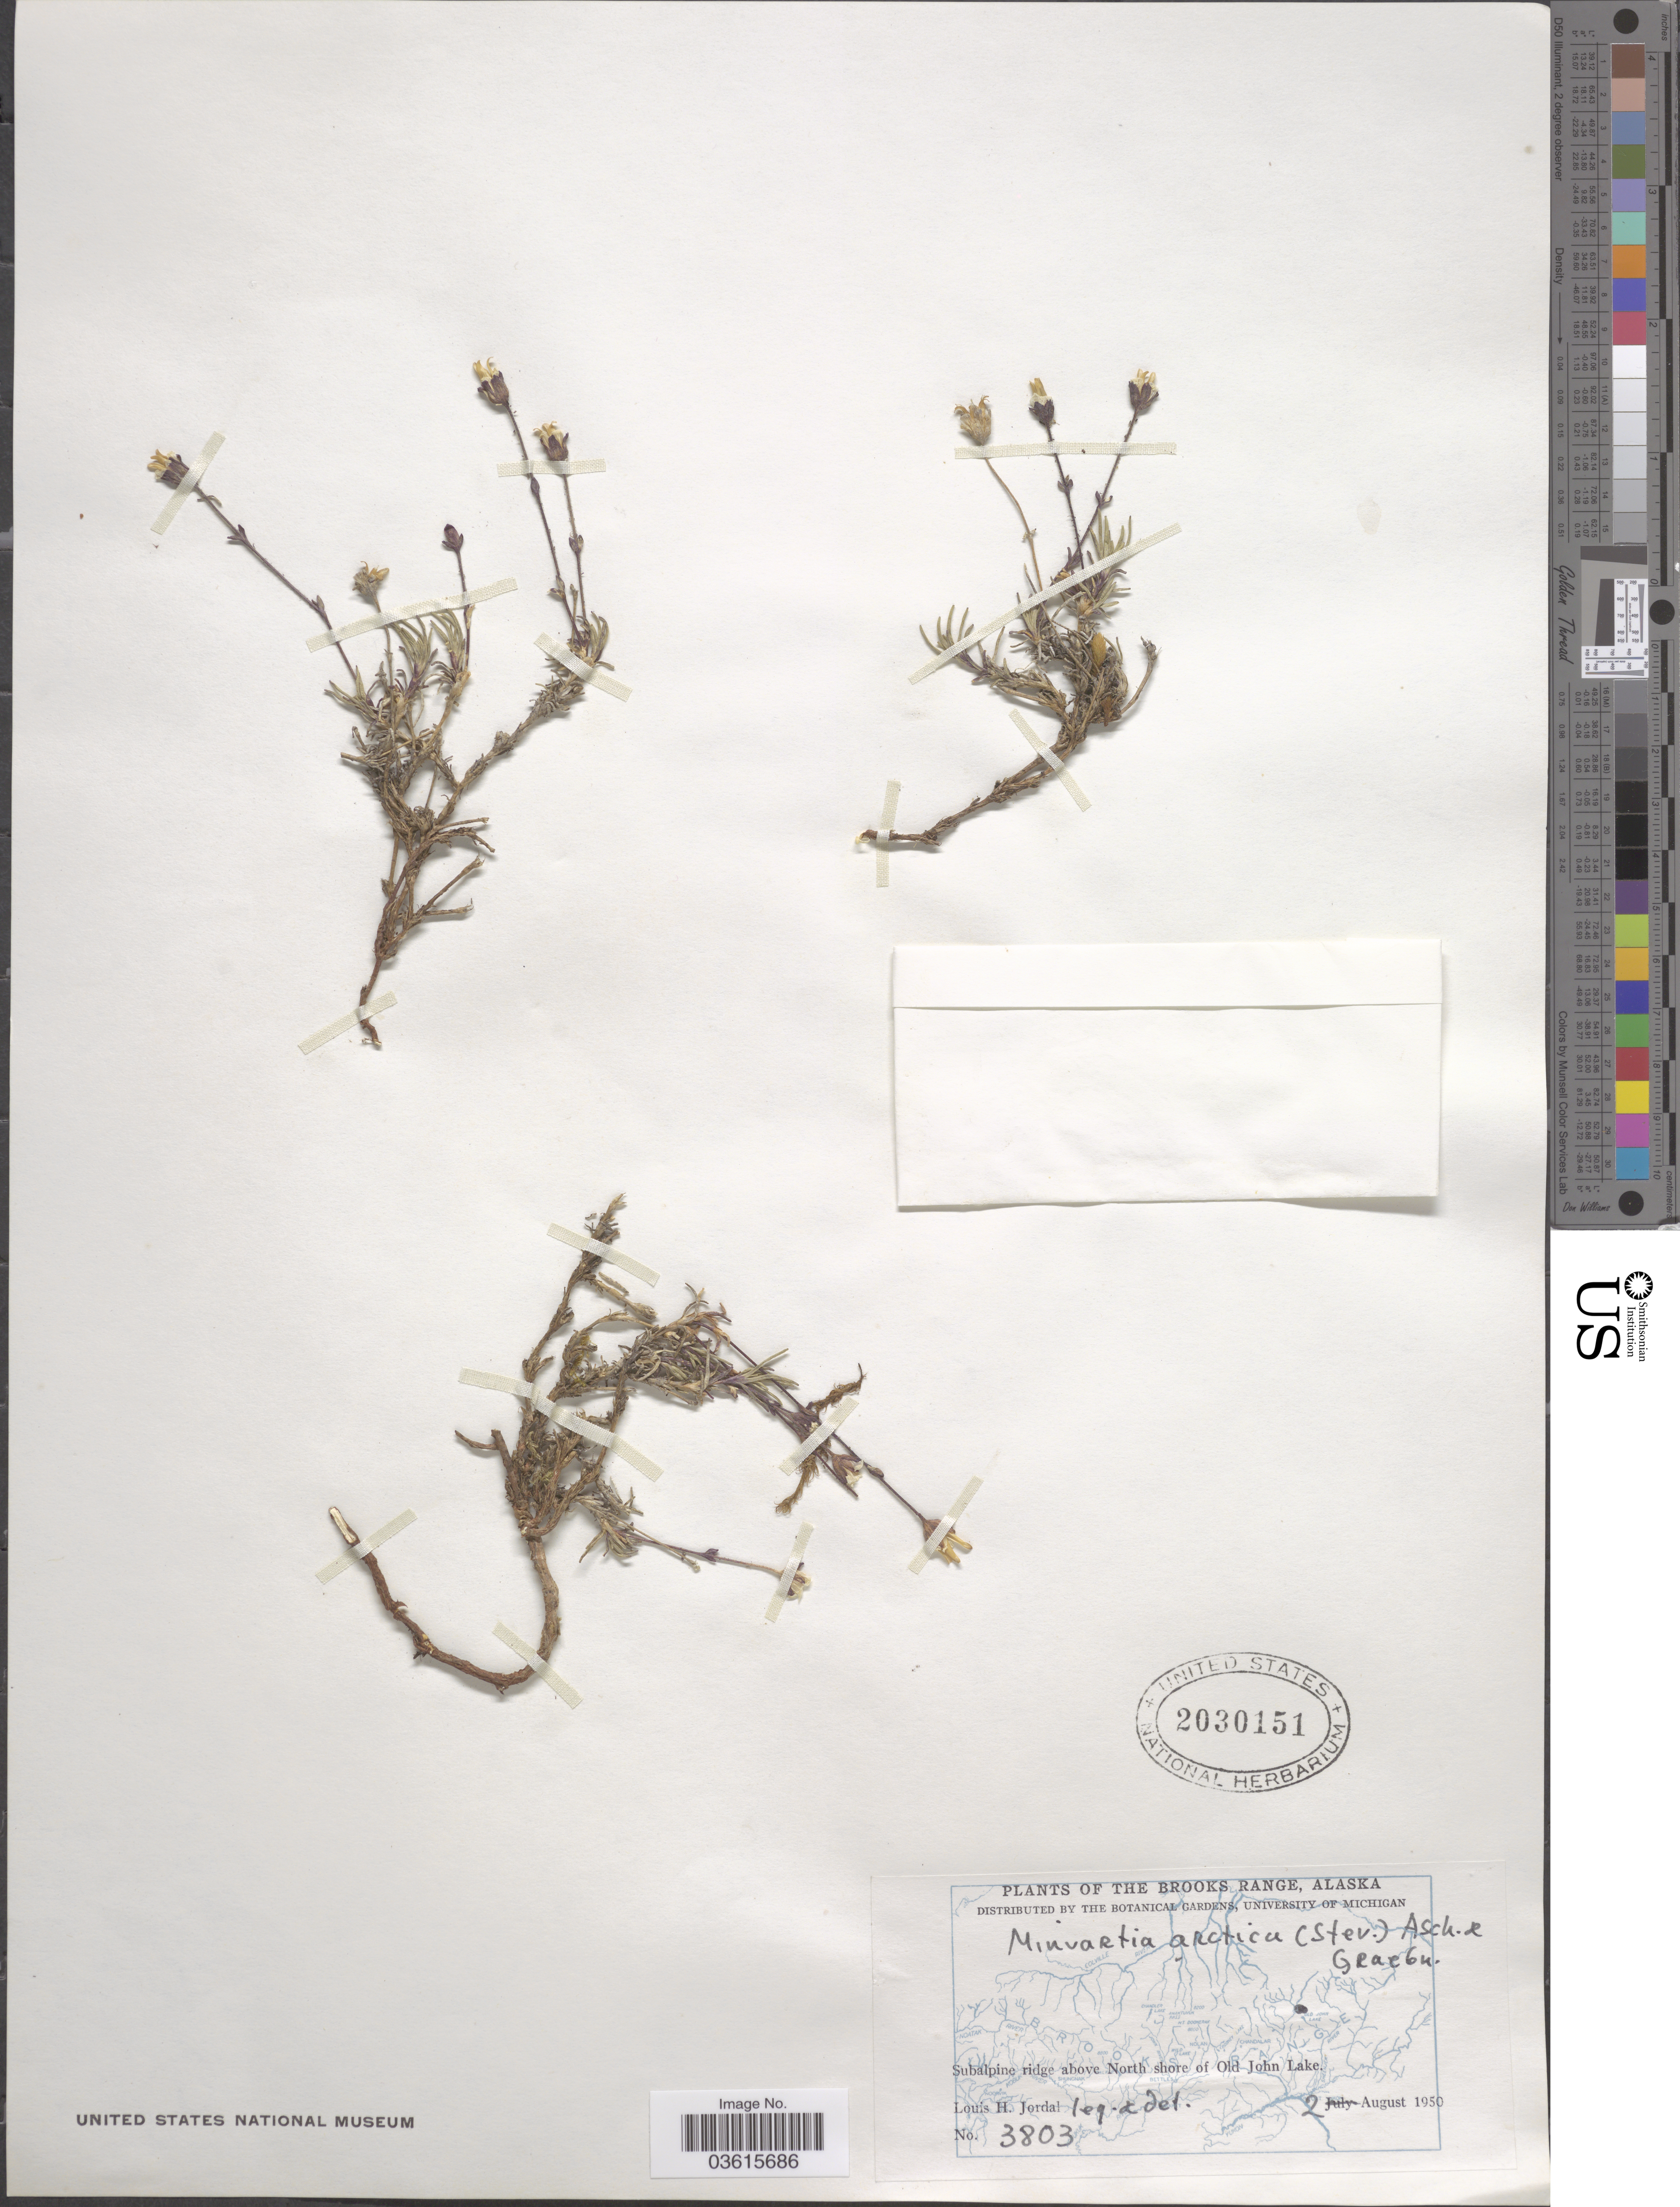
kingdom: Plantae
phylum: Tracheophyta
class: Magnoliopsida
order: Caryophyllales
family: Caryophyllaceae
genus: Cherleria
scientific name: Cherleria arctica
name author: (Steven ex Ser.) A.J. Moore & Dillenb.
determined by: Strong, Mark T., (BOT), Smithsonian Institution - National Museum of Natural History (UNITED STATES)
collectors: L. Jordal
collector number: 3803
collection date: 1950-08-02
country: United States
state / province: Alaska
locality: The Brooks Range. Subalpine ridge above North shore of Old John Lake.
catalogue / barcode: US 2030151